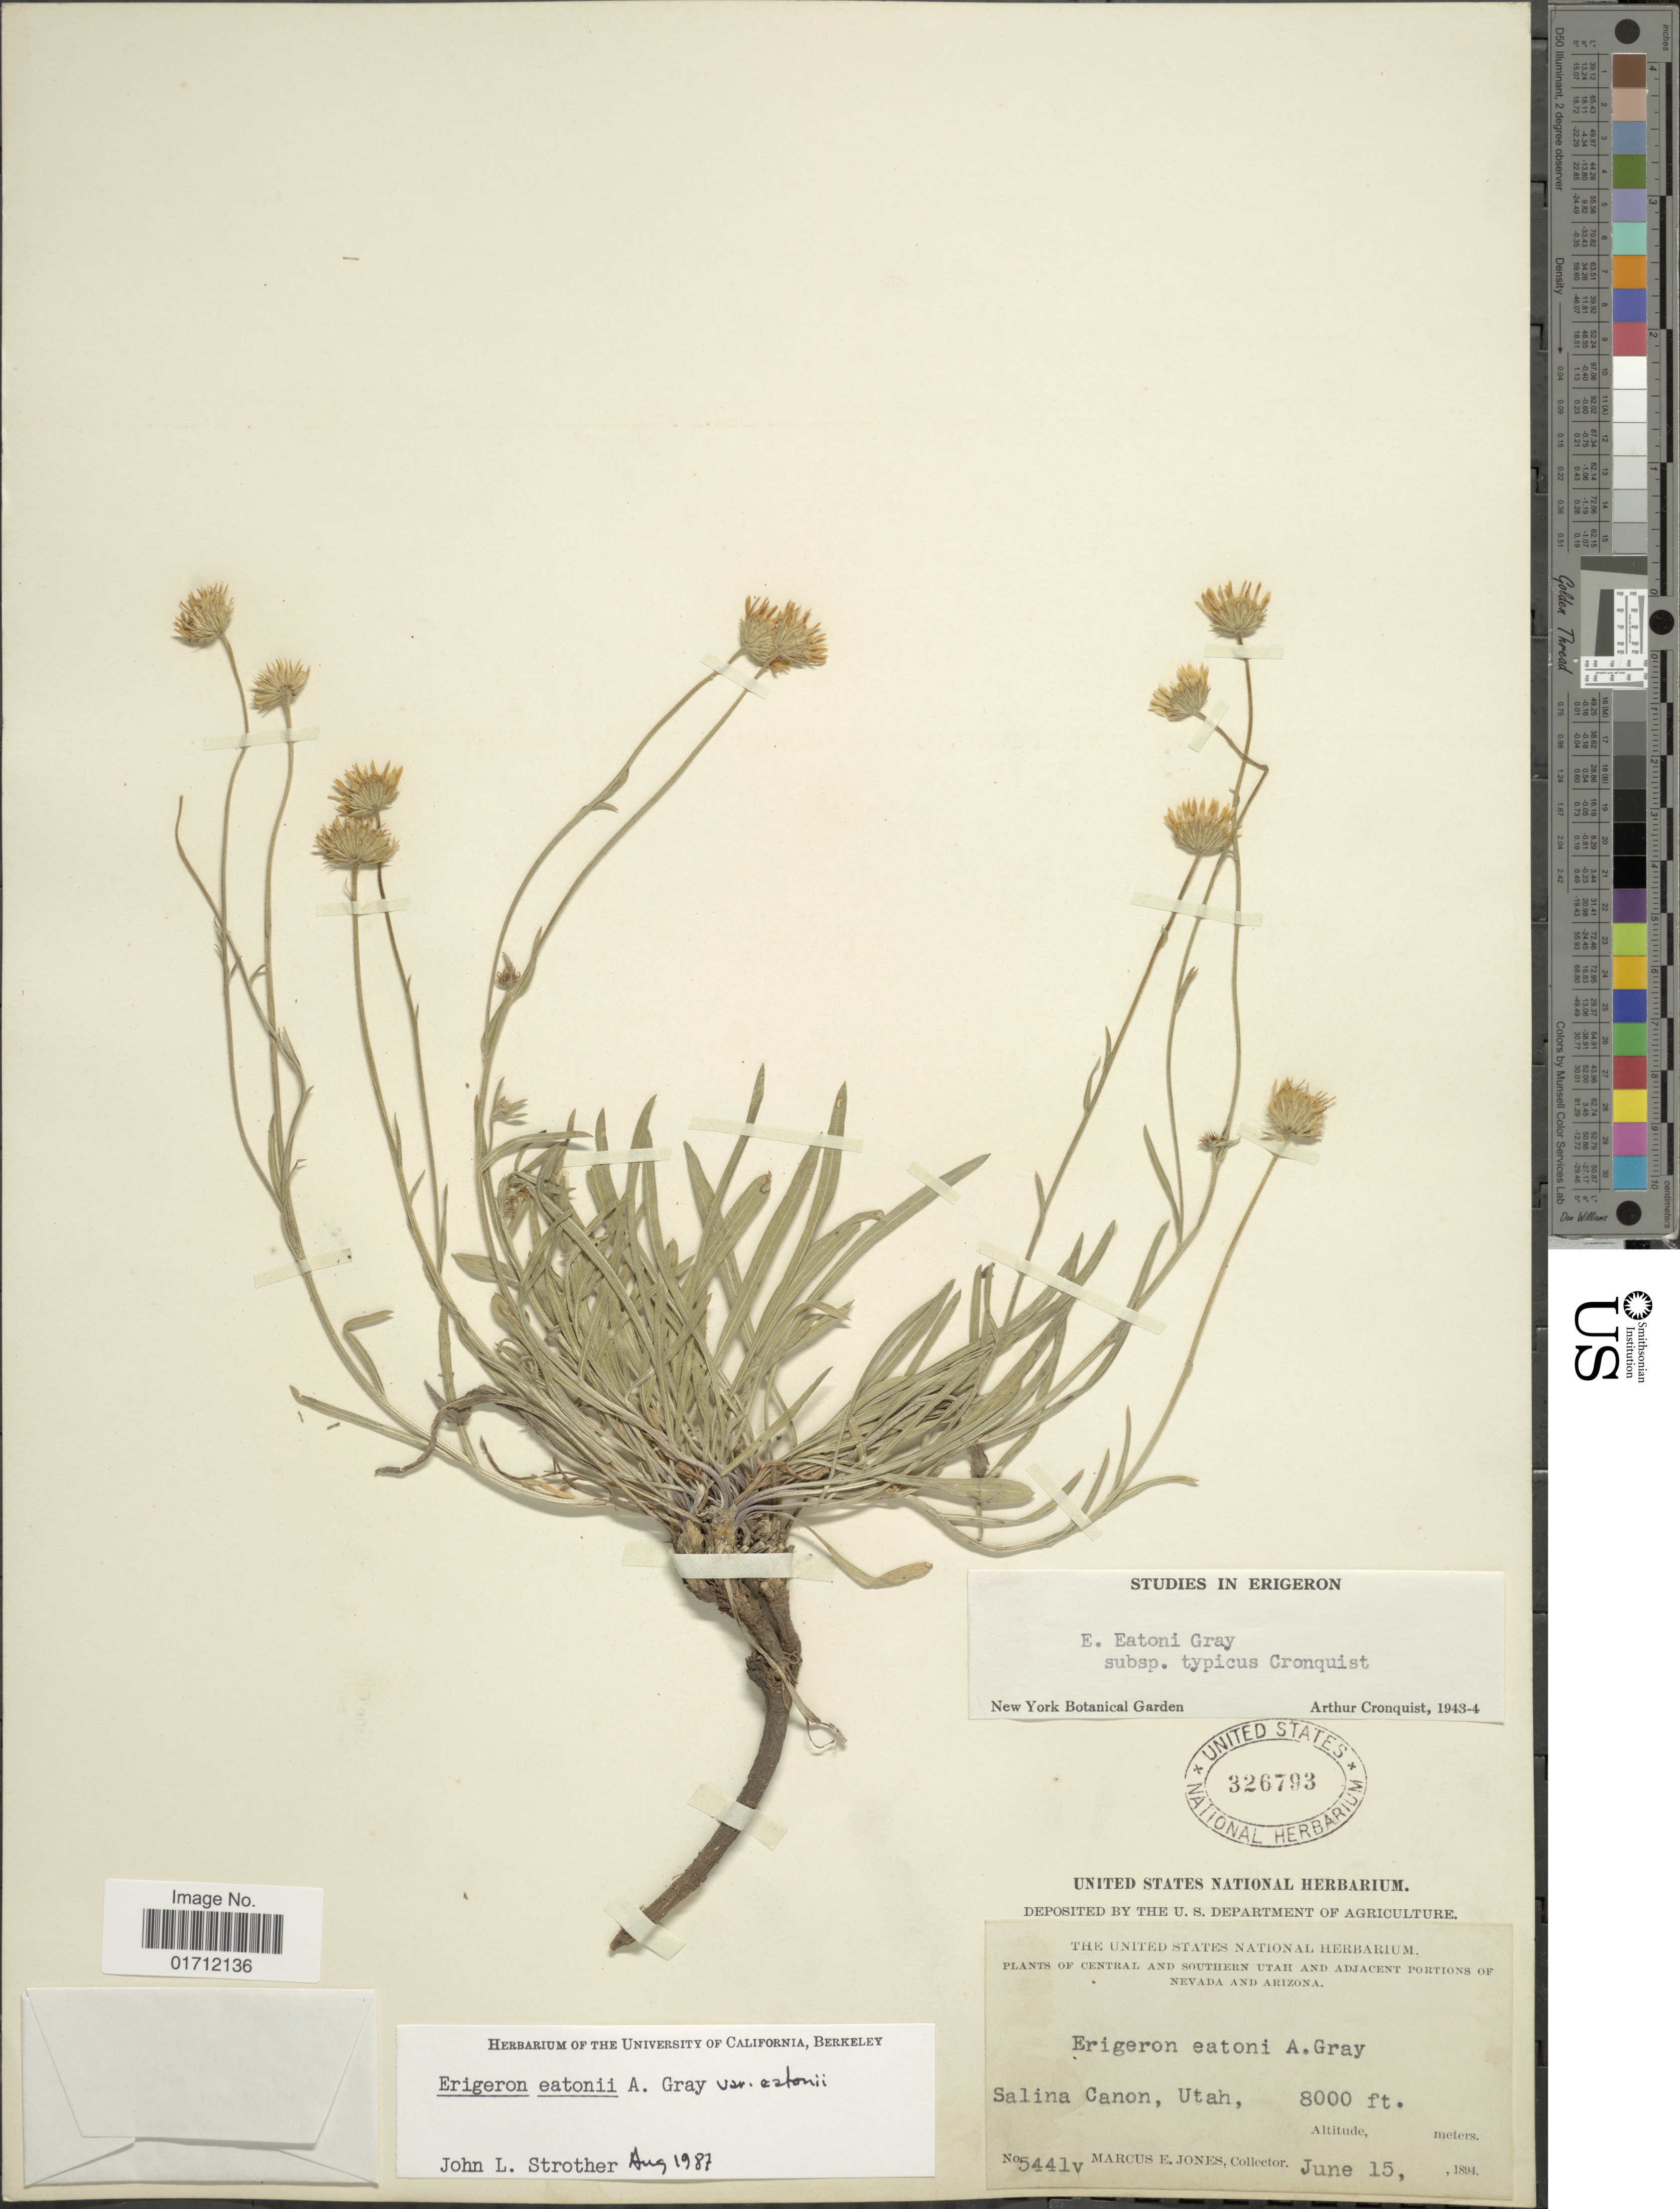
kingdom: Plantae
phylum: Tracheophyta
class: Magnoliopsida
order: Asterales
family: Asteraceae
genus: Erigeron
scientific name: Erigeron eatonii var. eatonii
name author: A. Gray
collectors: M. E. Jones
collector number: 5441v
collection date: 1894-06-15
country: United States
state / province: Utah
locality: Central and Southern Utah, Salina Canon, Utah.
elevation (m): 2438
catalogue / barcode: US 326793